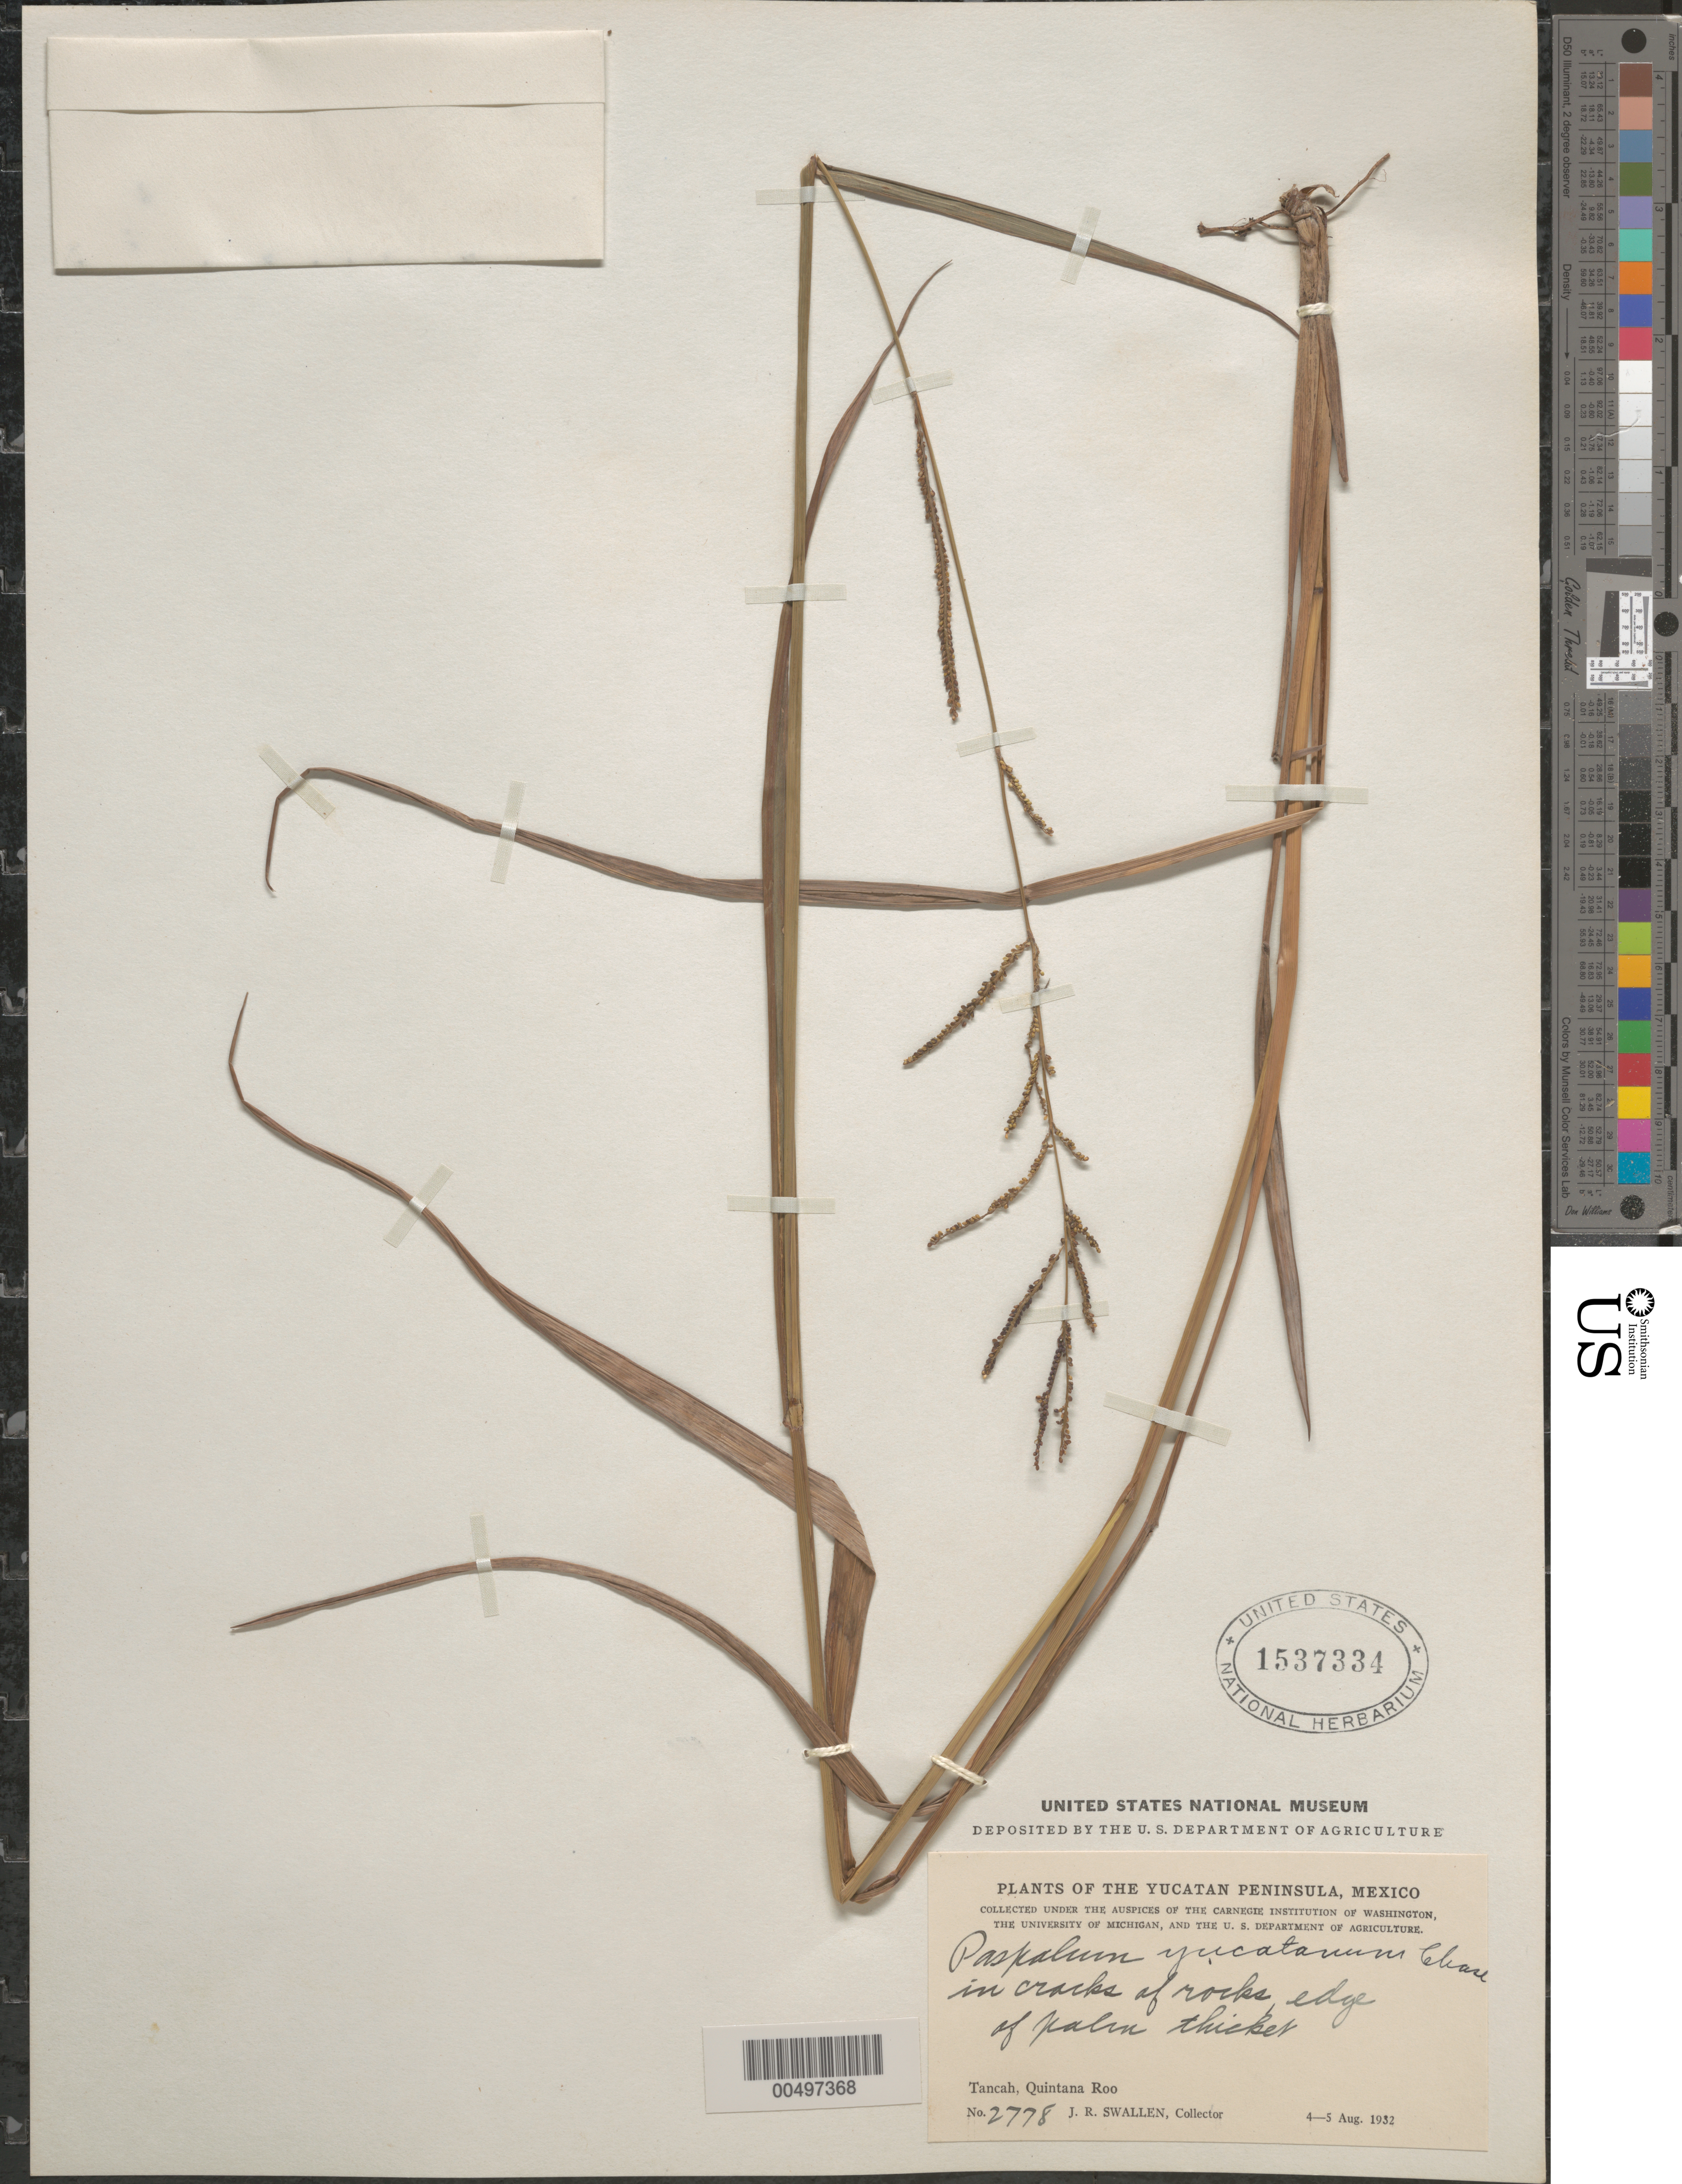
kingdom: Plantae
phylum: Tracheophyta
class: Liliopsida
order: Poales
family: Poaceae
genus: Paspalum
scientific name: Paspalum blodgettii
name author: Chapm.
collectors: J. R. Swallen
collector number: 2778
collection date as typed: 4 Aug 1932 to 5 Aug 1932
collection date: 1932-08-04/1932-08-05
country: Mexico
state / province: Quintana Roo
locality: Yucatan Peninsula, Tancah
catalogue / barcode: US 1537334